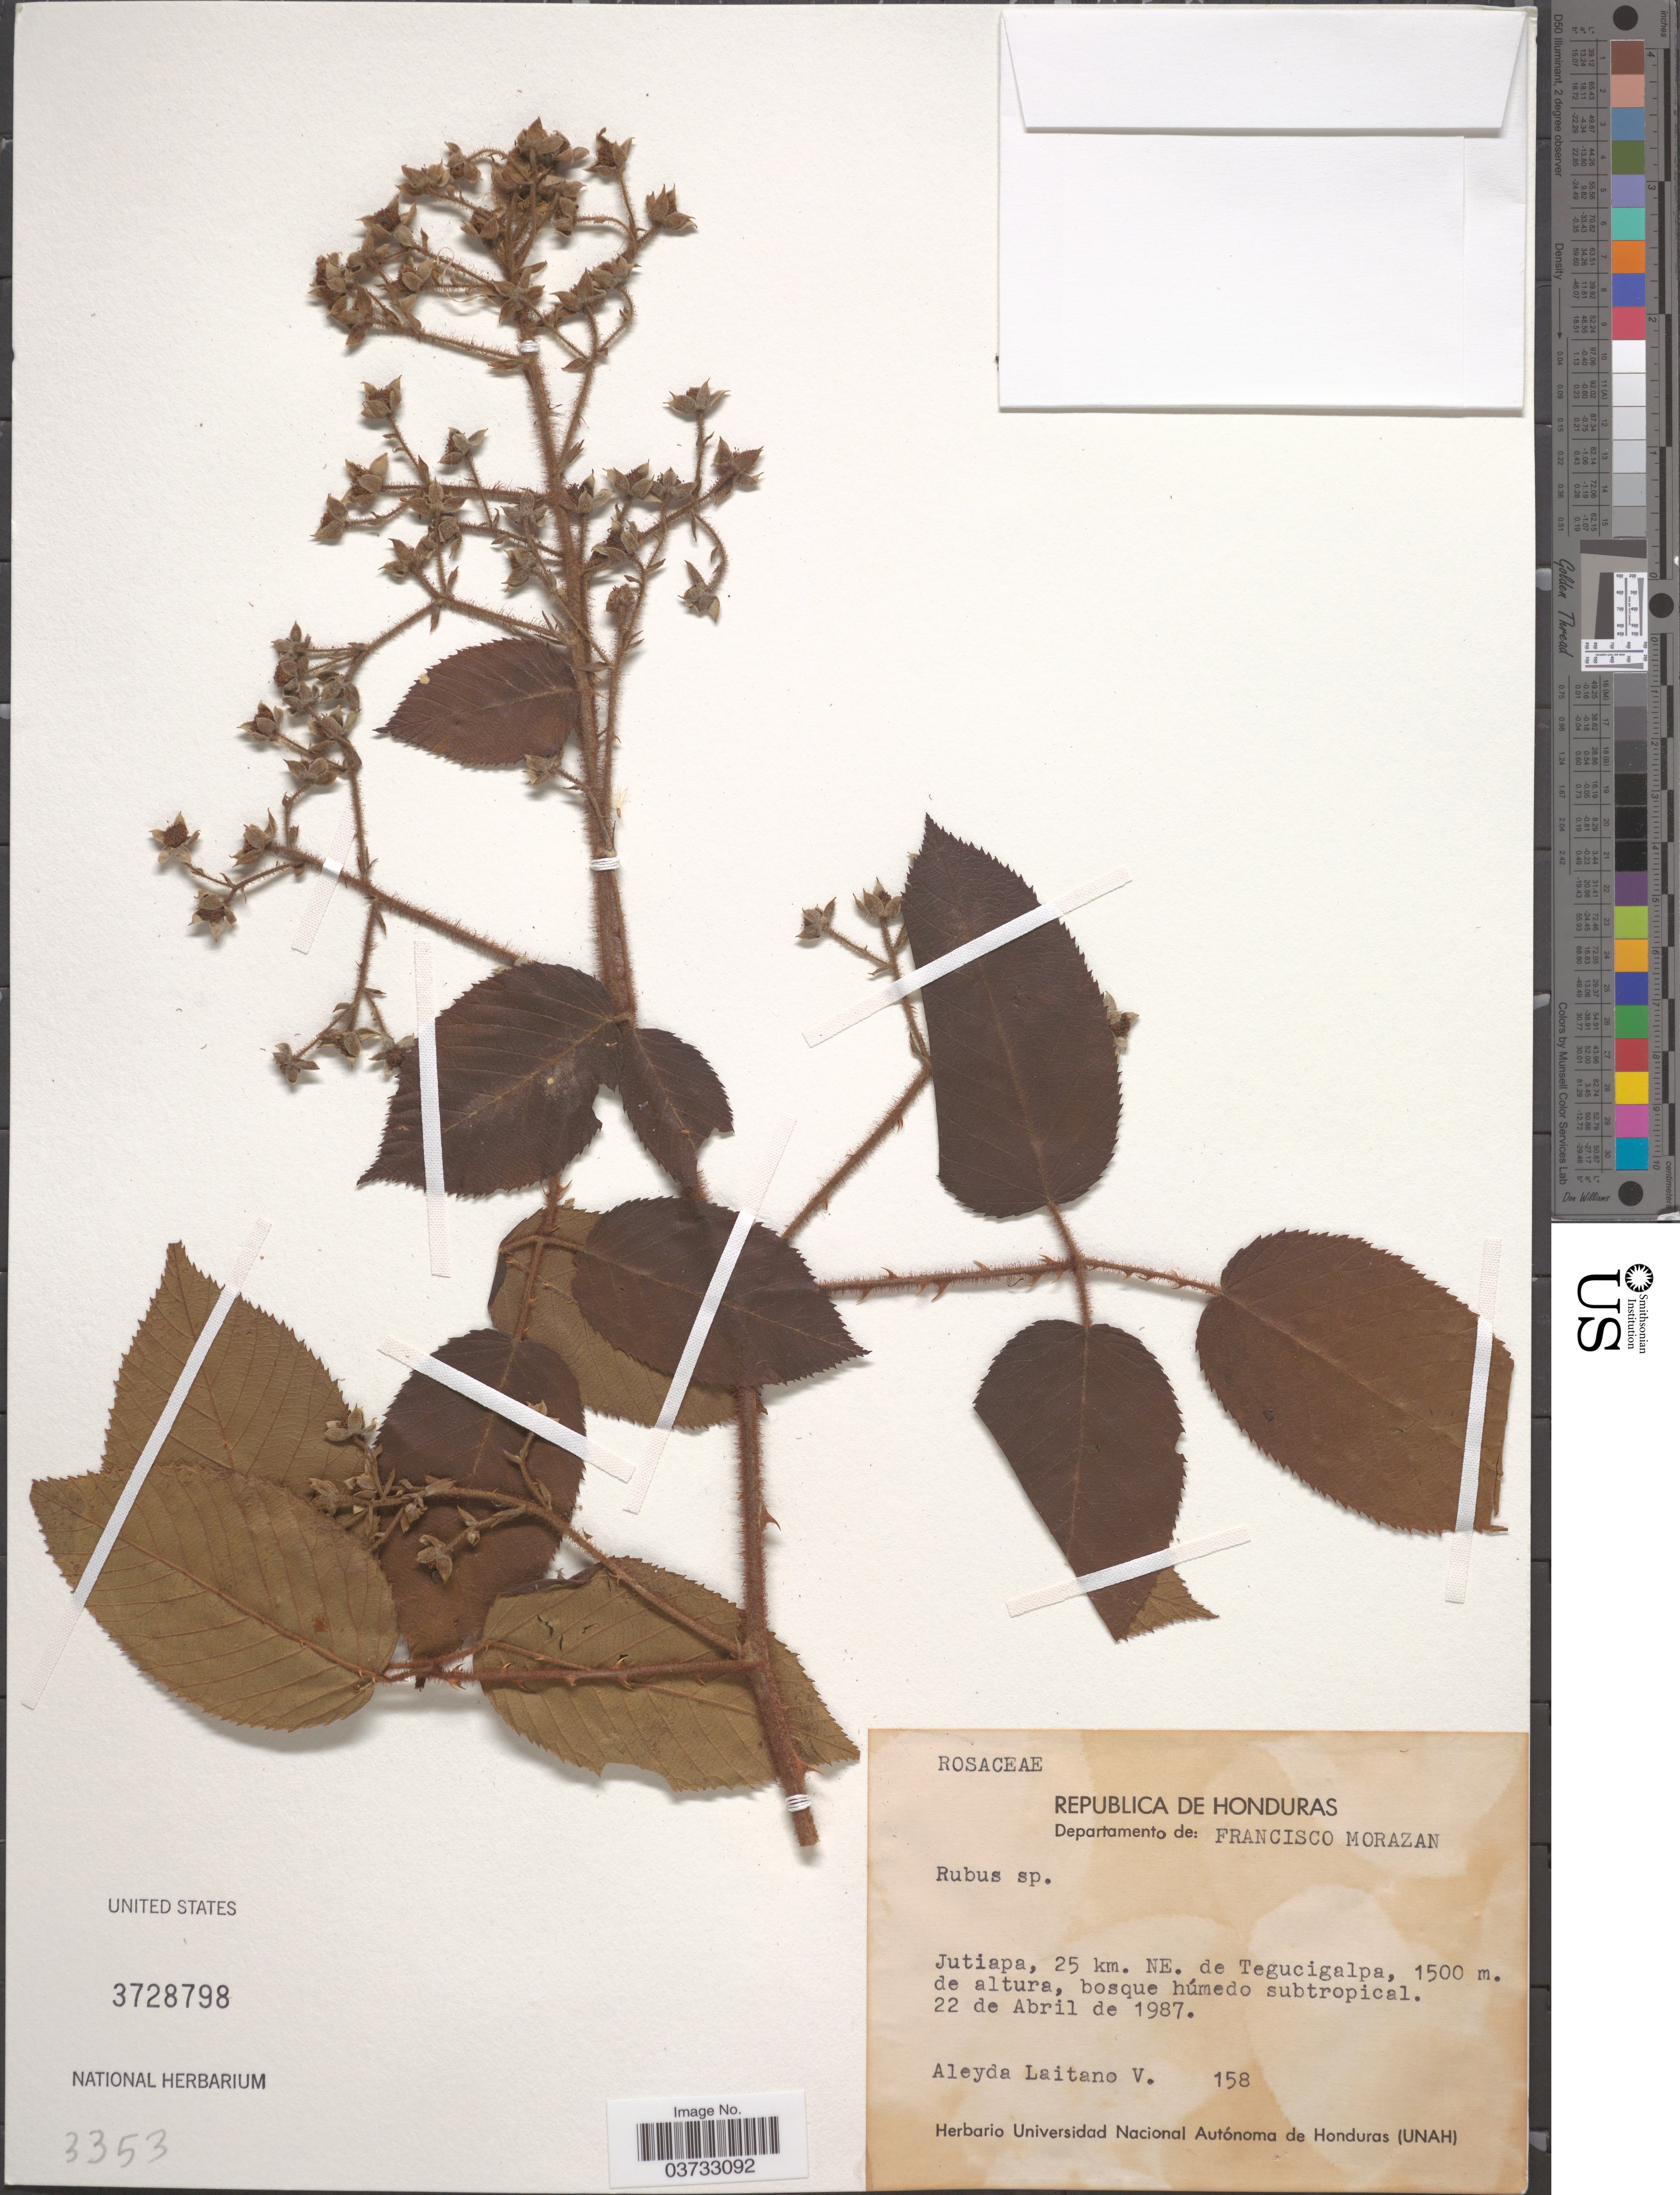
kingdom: Plantae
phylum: Tracheophyta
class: Magnoliopsida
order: Rosales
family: Rosaceae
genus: Rubus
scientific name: Rubus sp.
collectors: A. Laitano V.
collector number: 158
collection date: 1987-04-22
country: Honduras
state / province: Fco. Morazán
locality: Departamento de: Francisco Morazan. Jutiapa, 25 km. NE. de Tegucigalpa.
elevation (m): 1500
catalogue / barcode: US 3728798